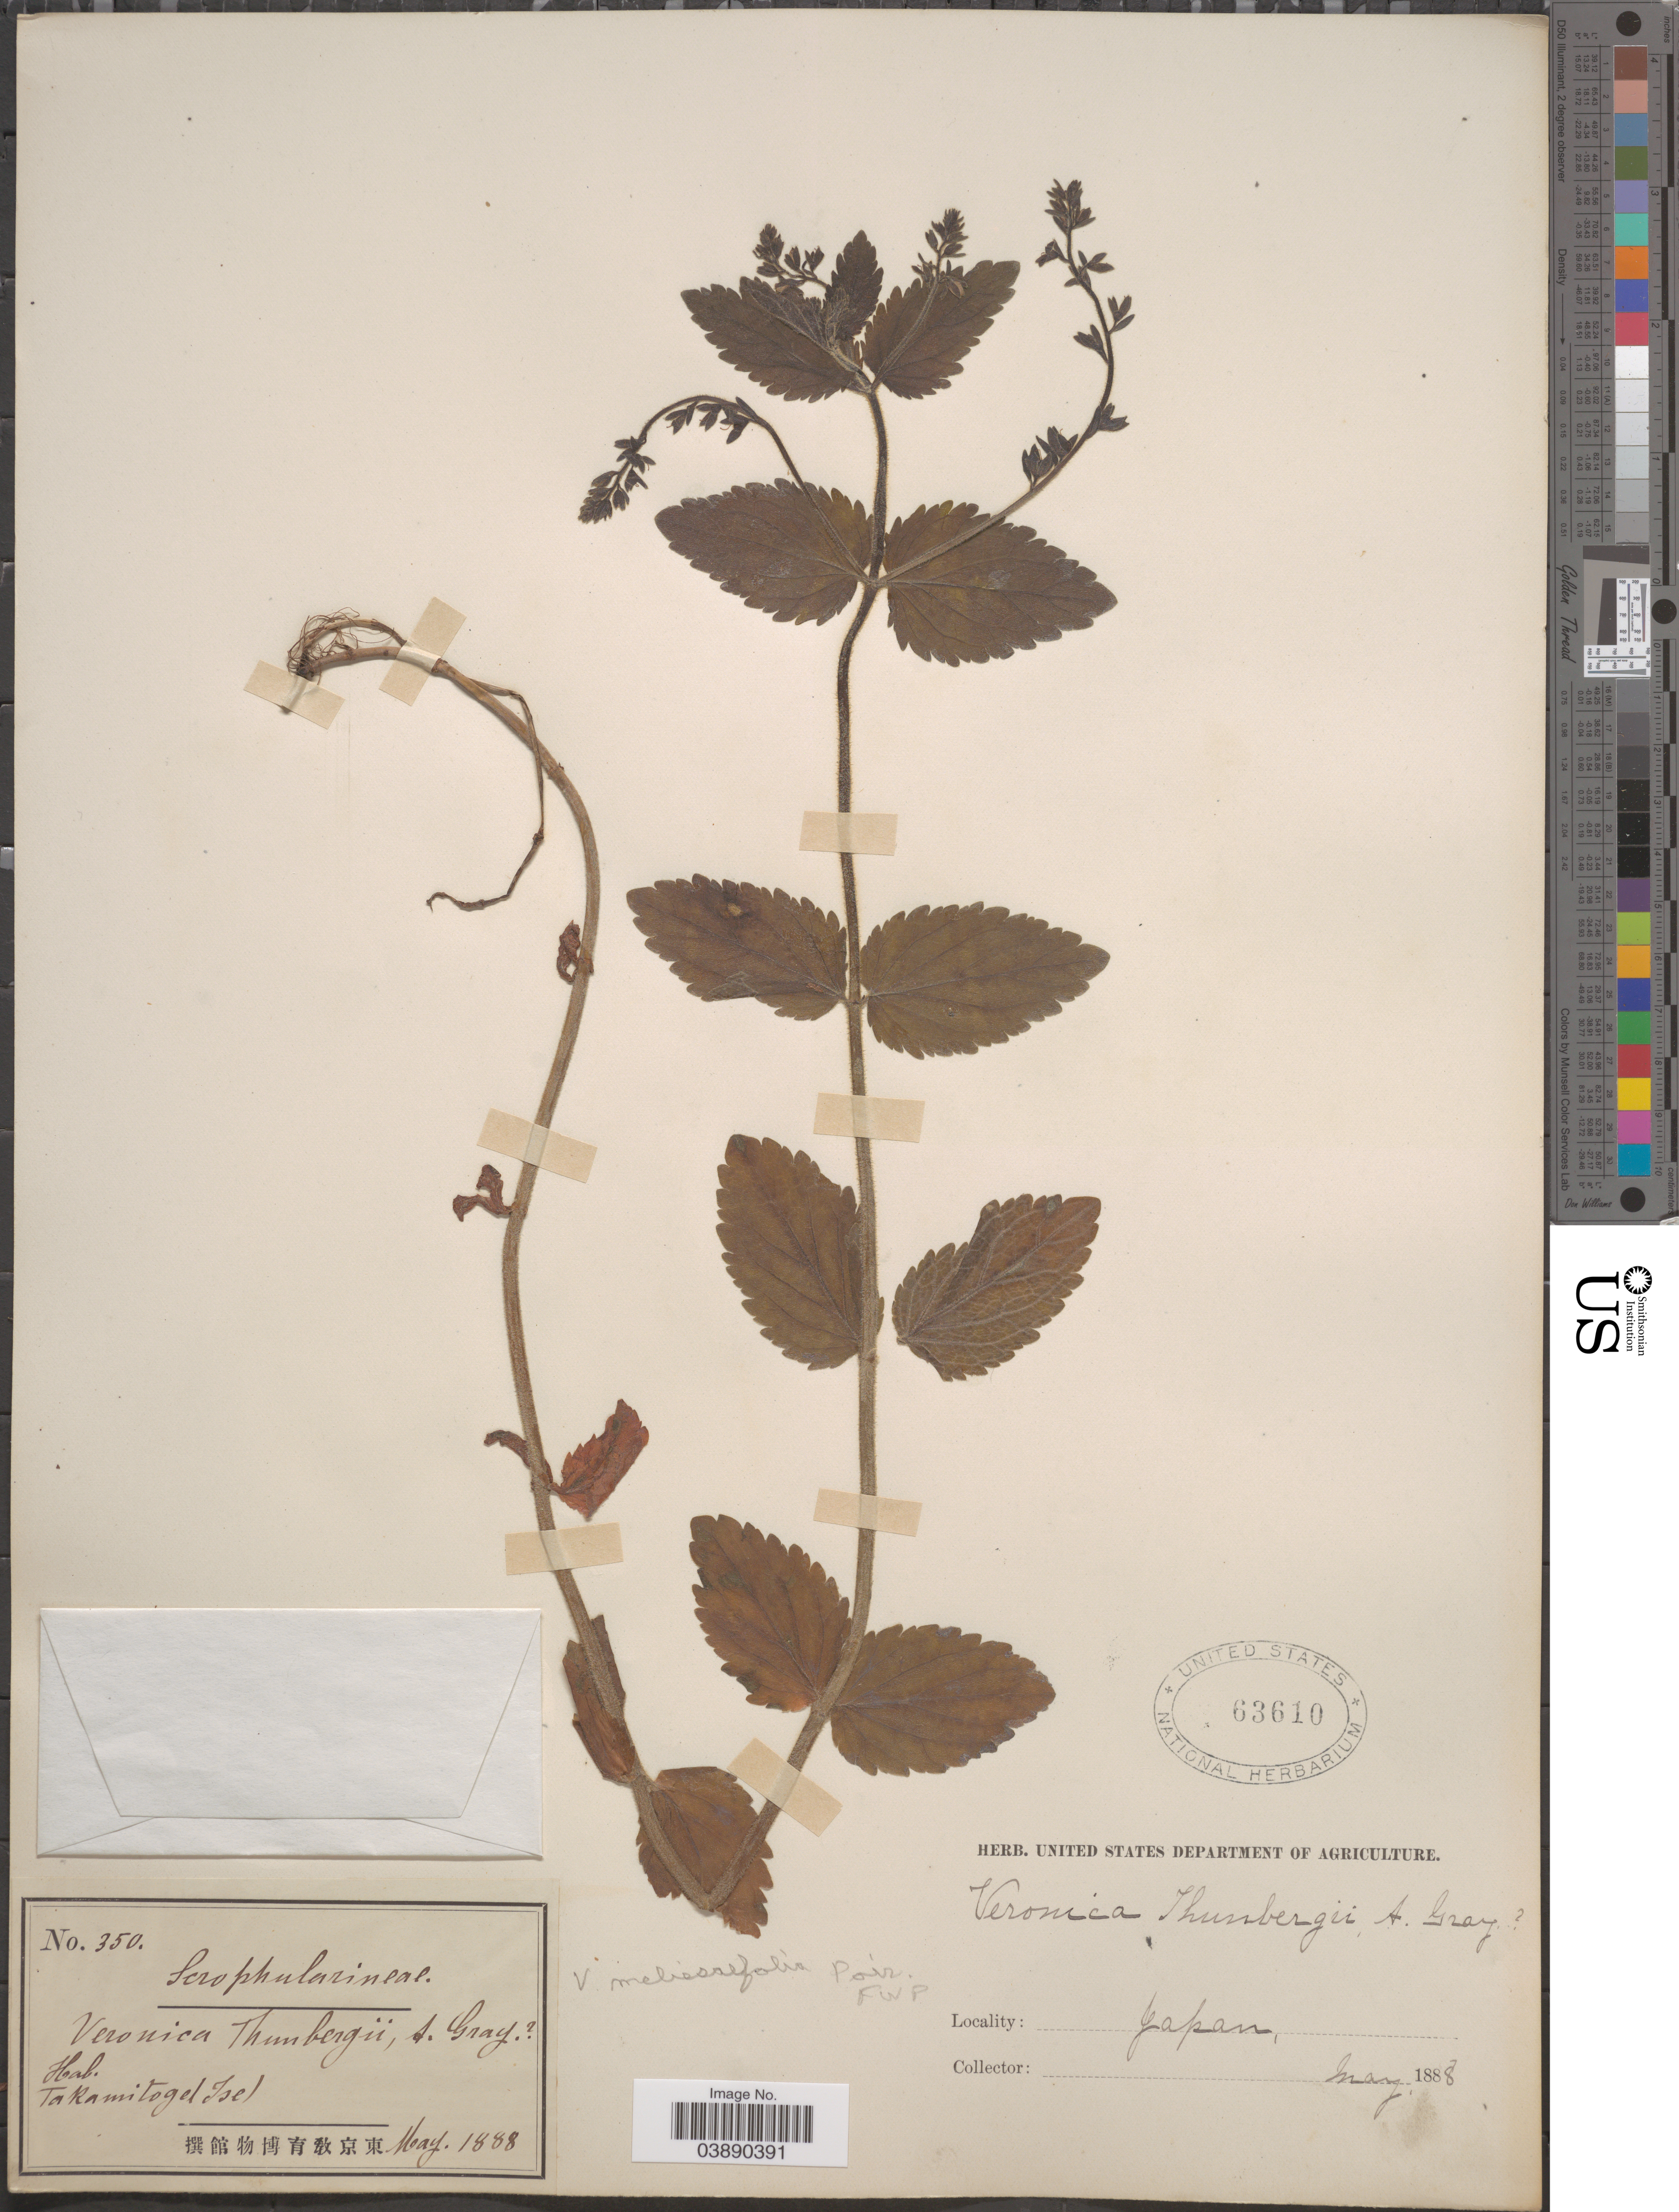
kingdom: Plantae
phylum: Tracheophyta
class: Magnoliopsida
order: Lamiales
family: Plantaginaceae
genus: Veronica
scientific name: Veronica laxa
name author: Benth.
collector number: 350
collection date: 1888-05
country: Japan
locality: Takamitoge (Ise).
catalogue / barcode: US 63610